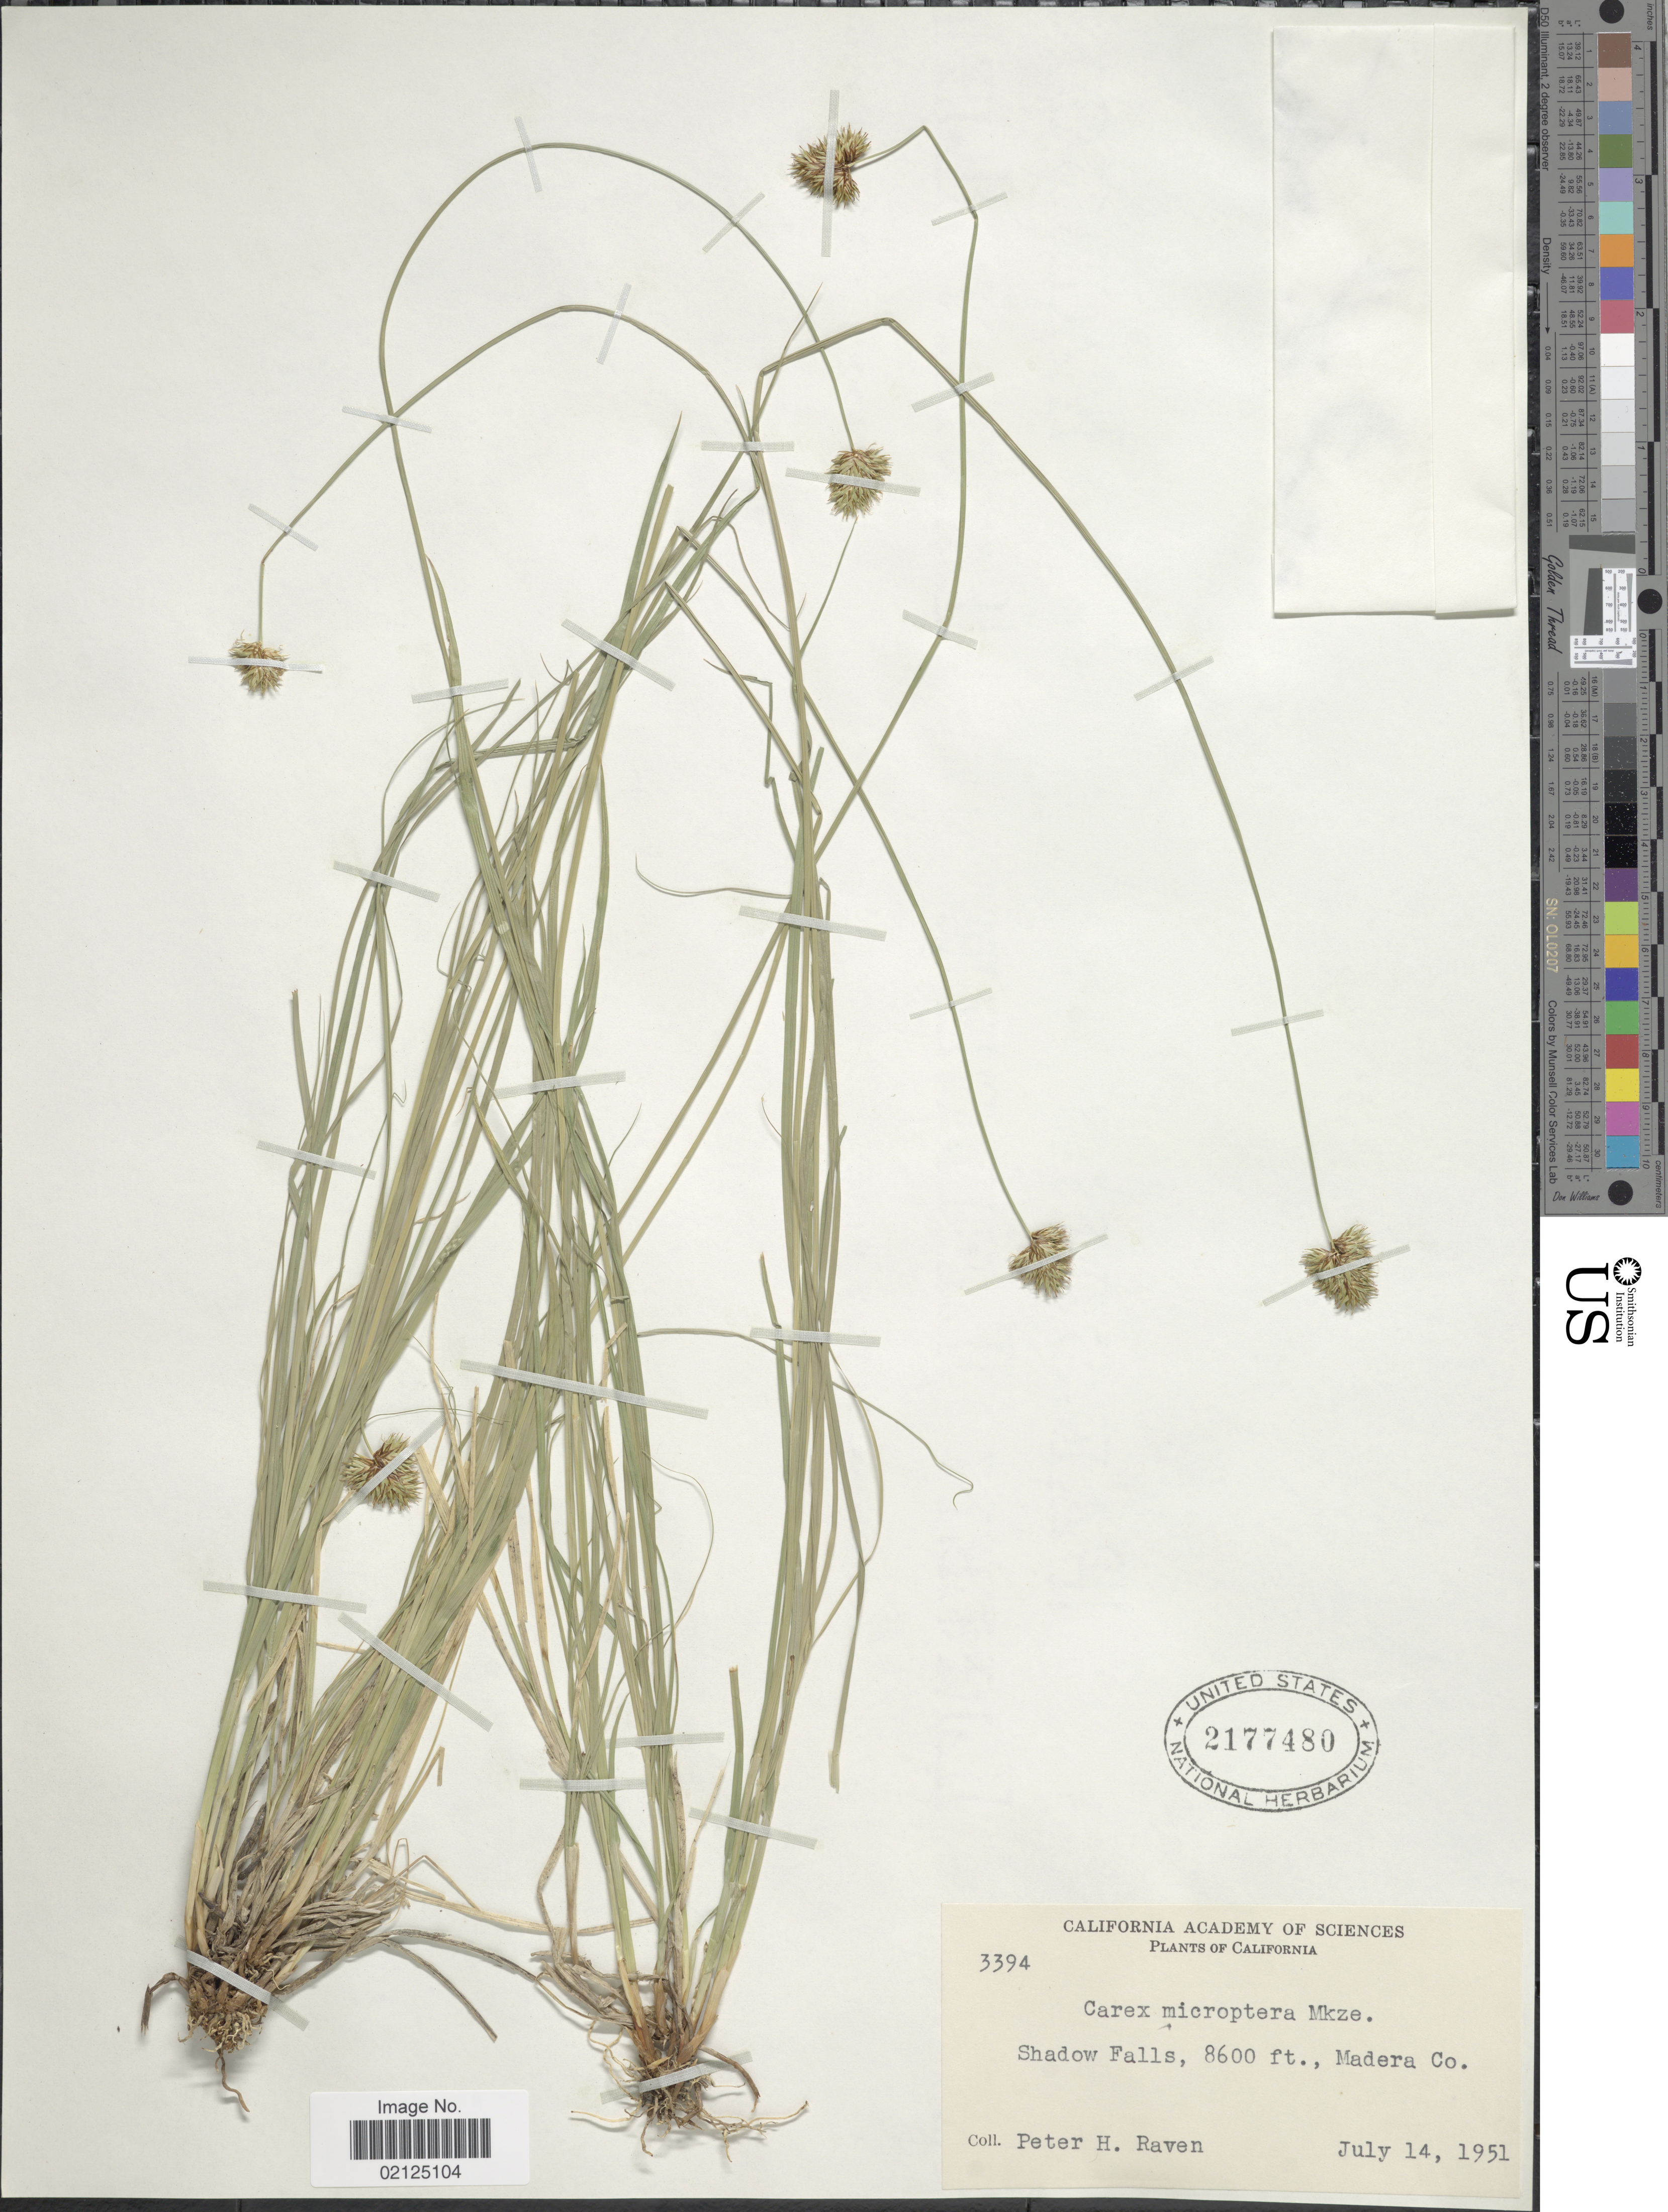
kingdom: Plantae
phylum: Tracheophyta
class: Liliopsida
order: Poales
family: Cyperaceae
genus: Carex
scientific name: Carex microptera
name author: Mack.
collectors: P. Raven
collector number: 3394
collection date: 1951-07-14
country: United States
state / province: California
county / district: Madera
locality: Shadow Falls, Madera Co.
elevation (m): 2621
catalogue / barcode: US 2177480